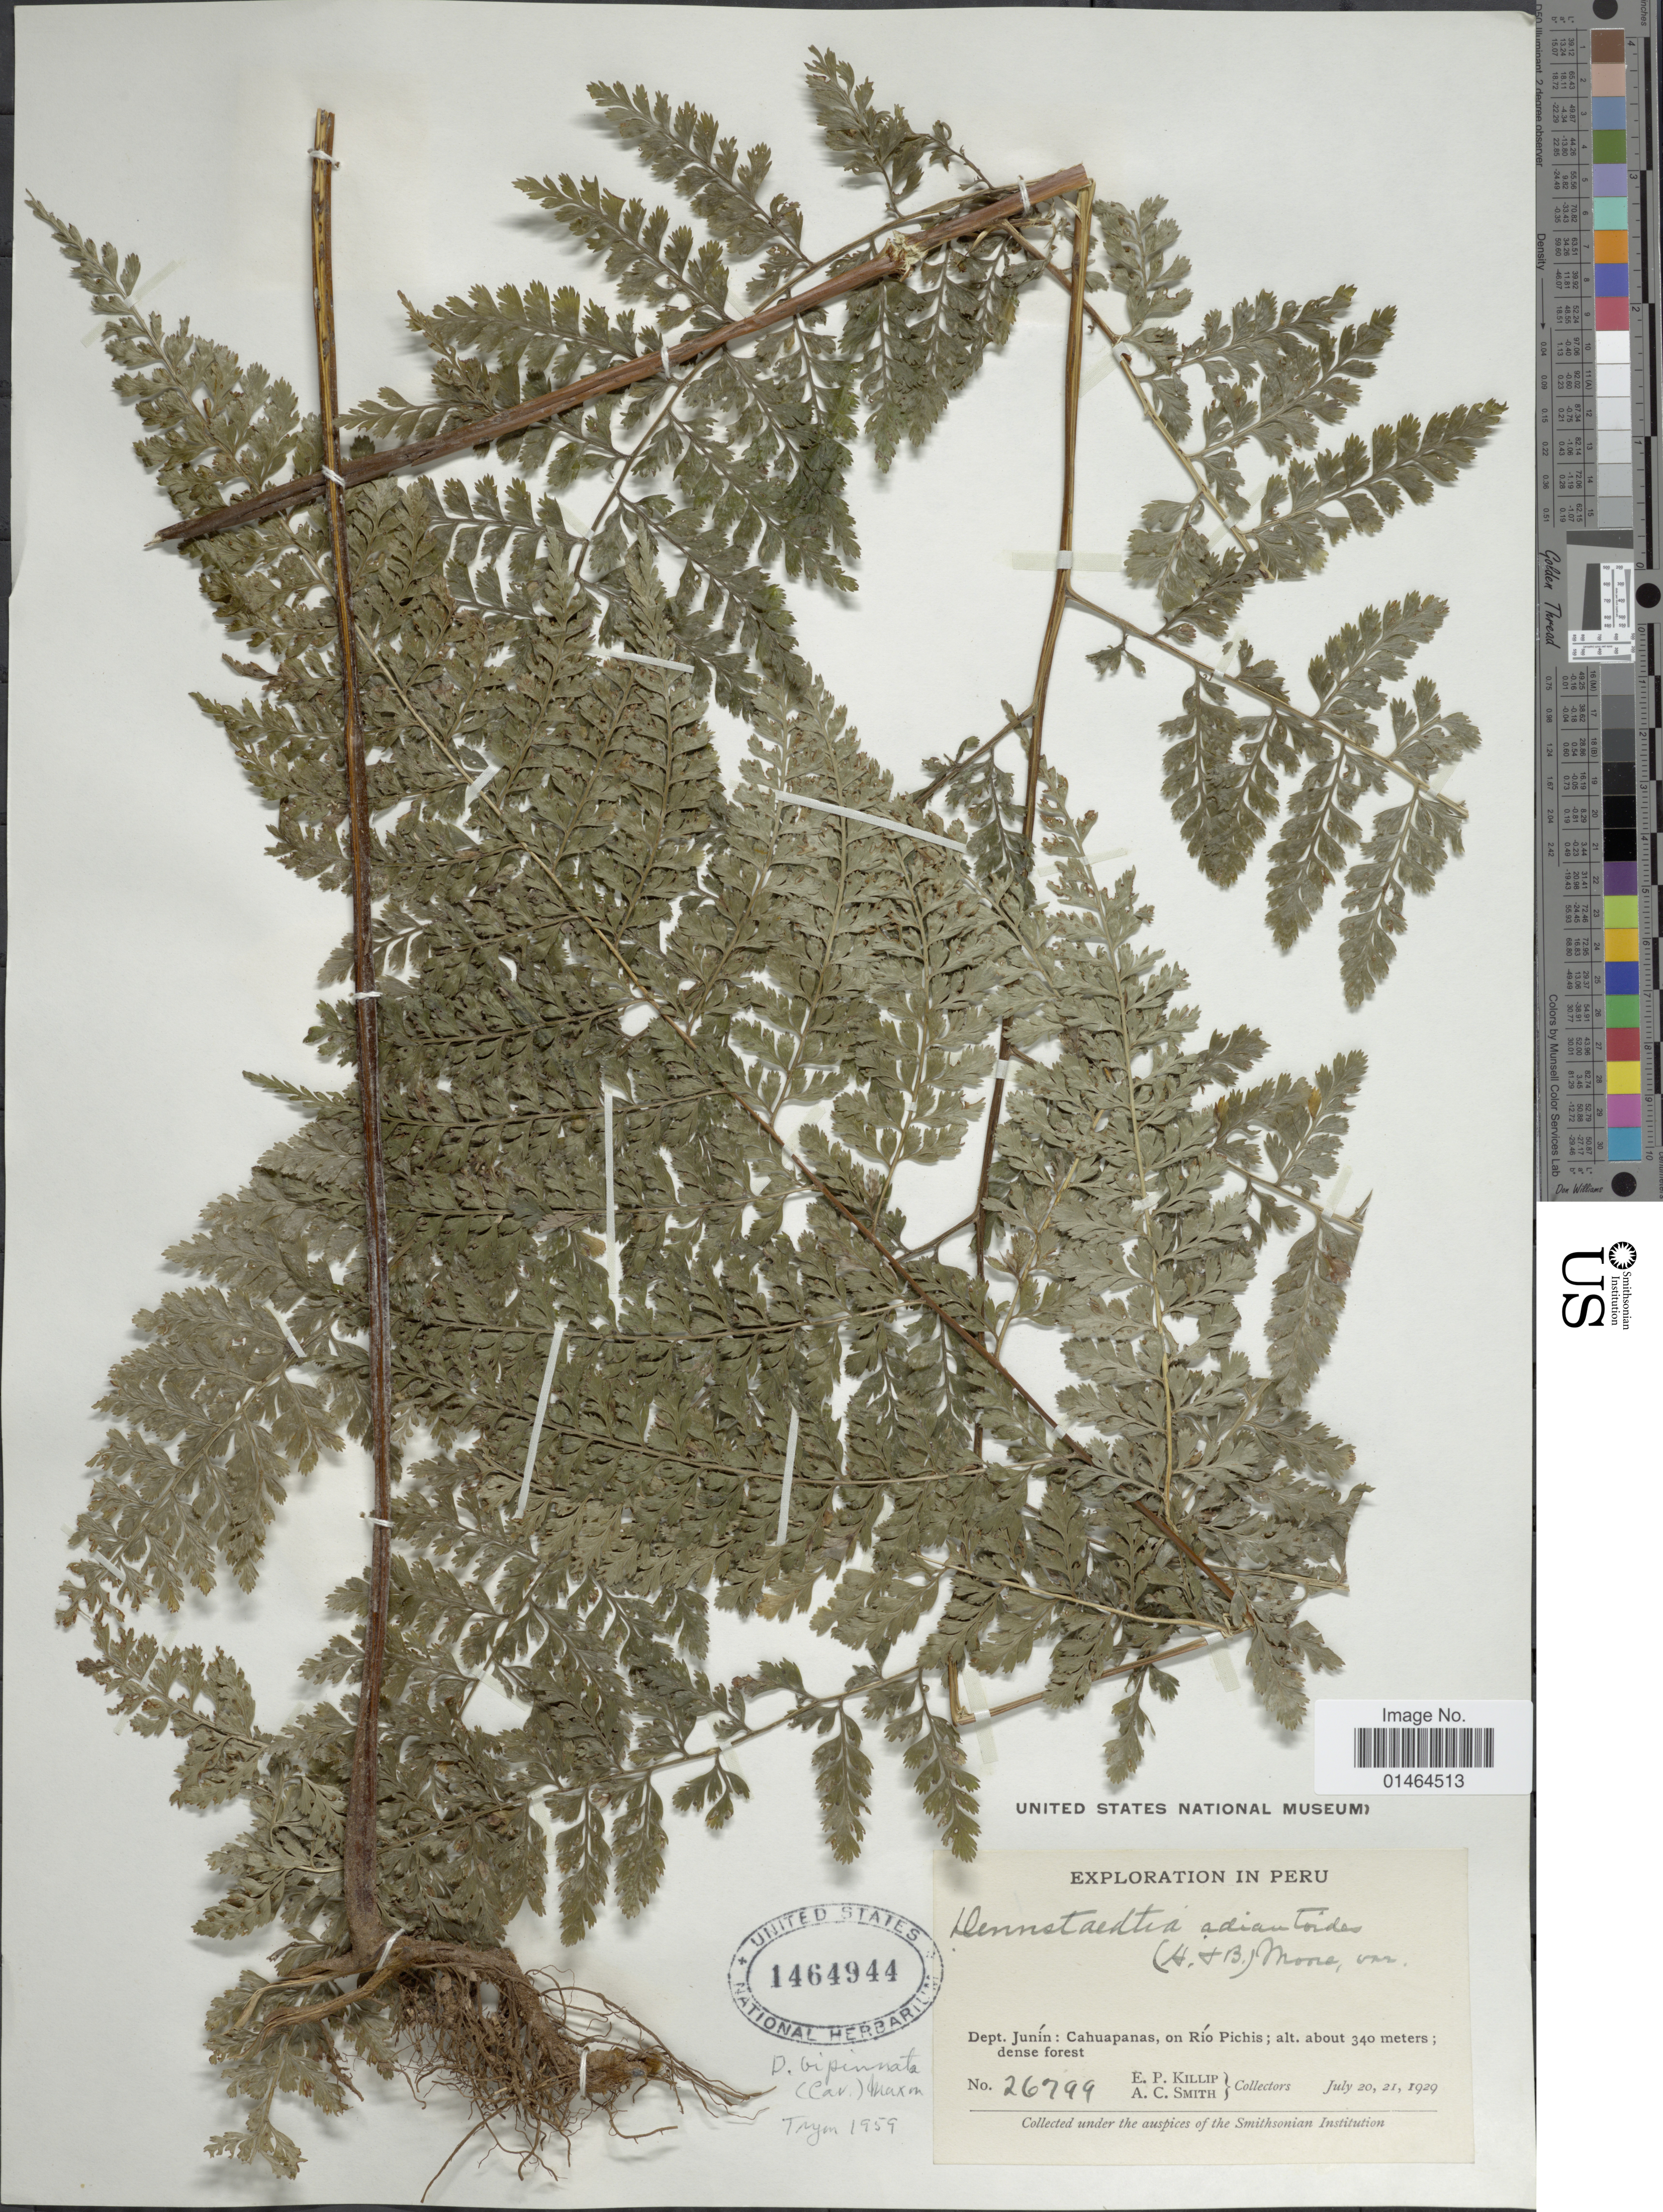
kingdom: Plantae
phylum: Tracheophyta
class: Polypodiopsida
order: Polypodiales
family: Dennstaedtiaceae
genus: Dennstaedtia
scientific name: Dennstaedtia bipinnata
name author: (Cav.) Maxon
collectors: E. P. Killip & A. C. Smith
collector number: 26799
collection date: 1929-07-20/1929-07-21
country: Peru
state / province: Junín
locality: Cahuapanas, on Río Pichis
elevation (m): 340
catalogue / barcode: US 1464944